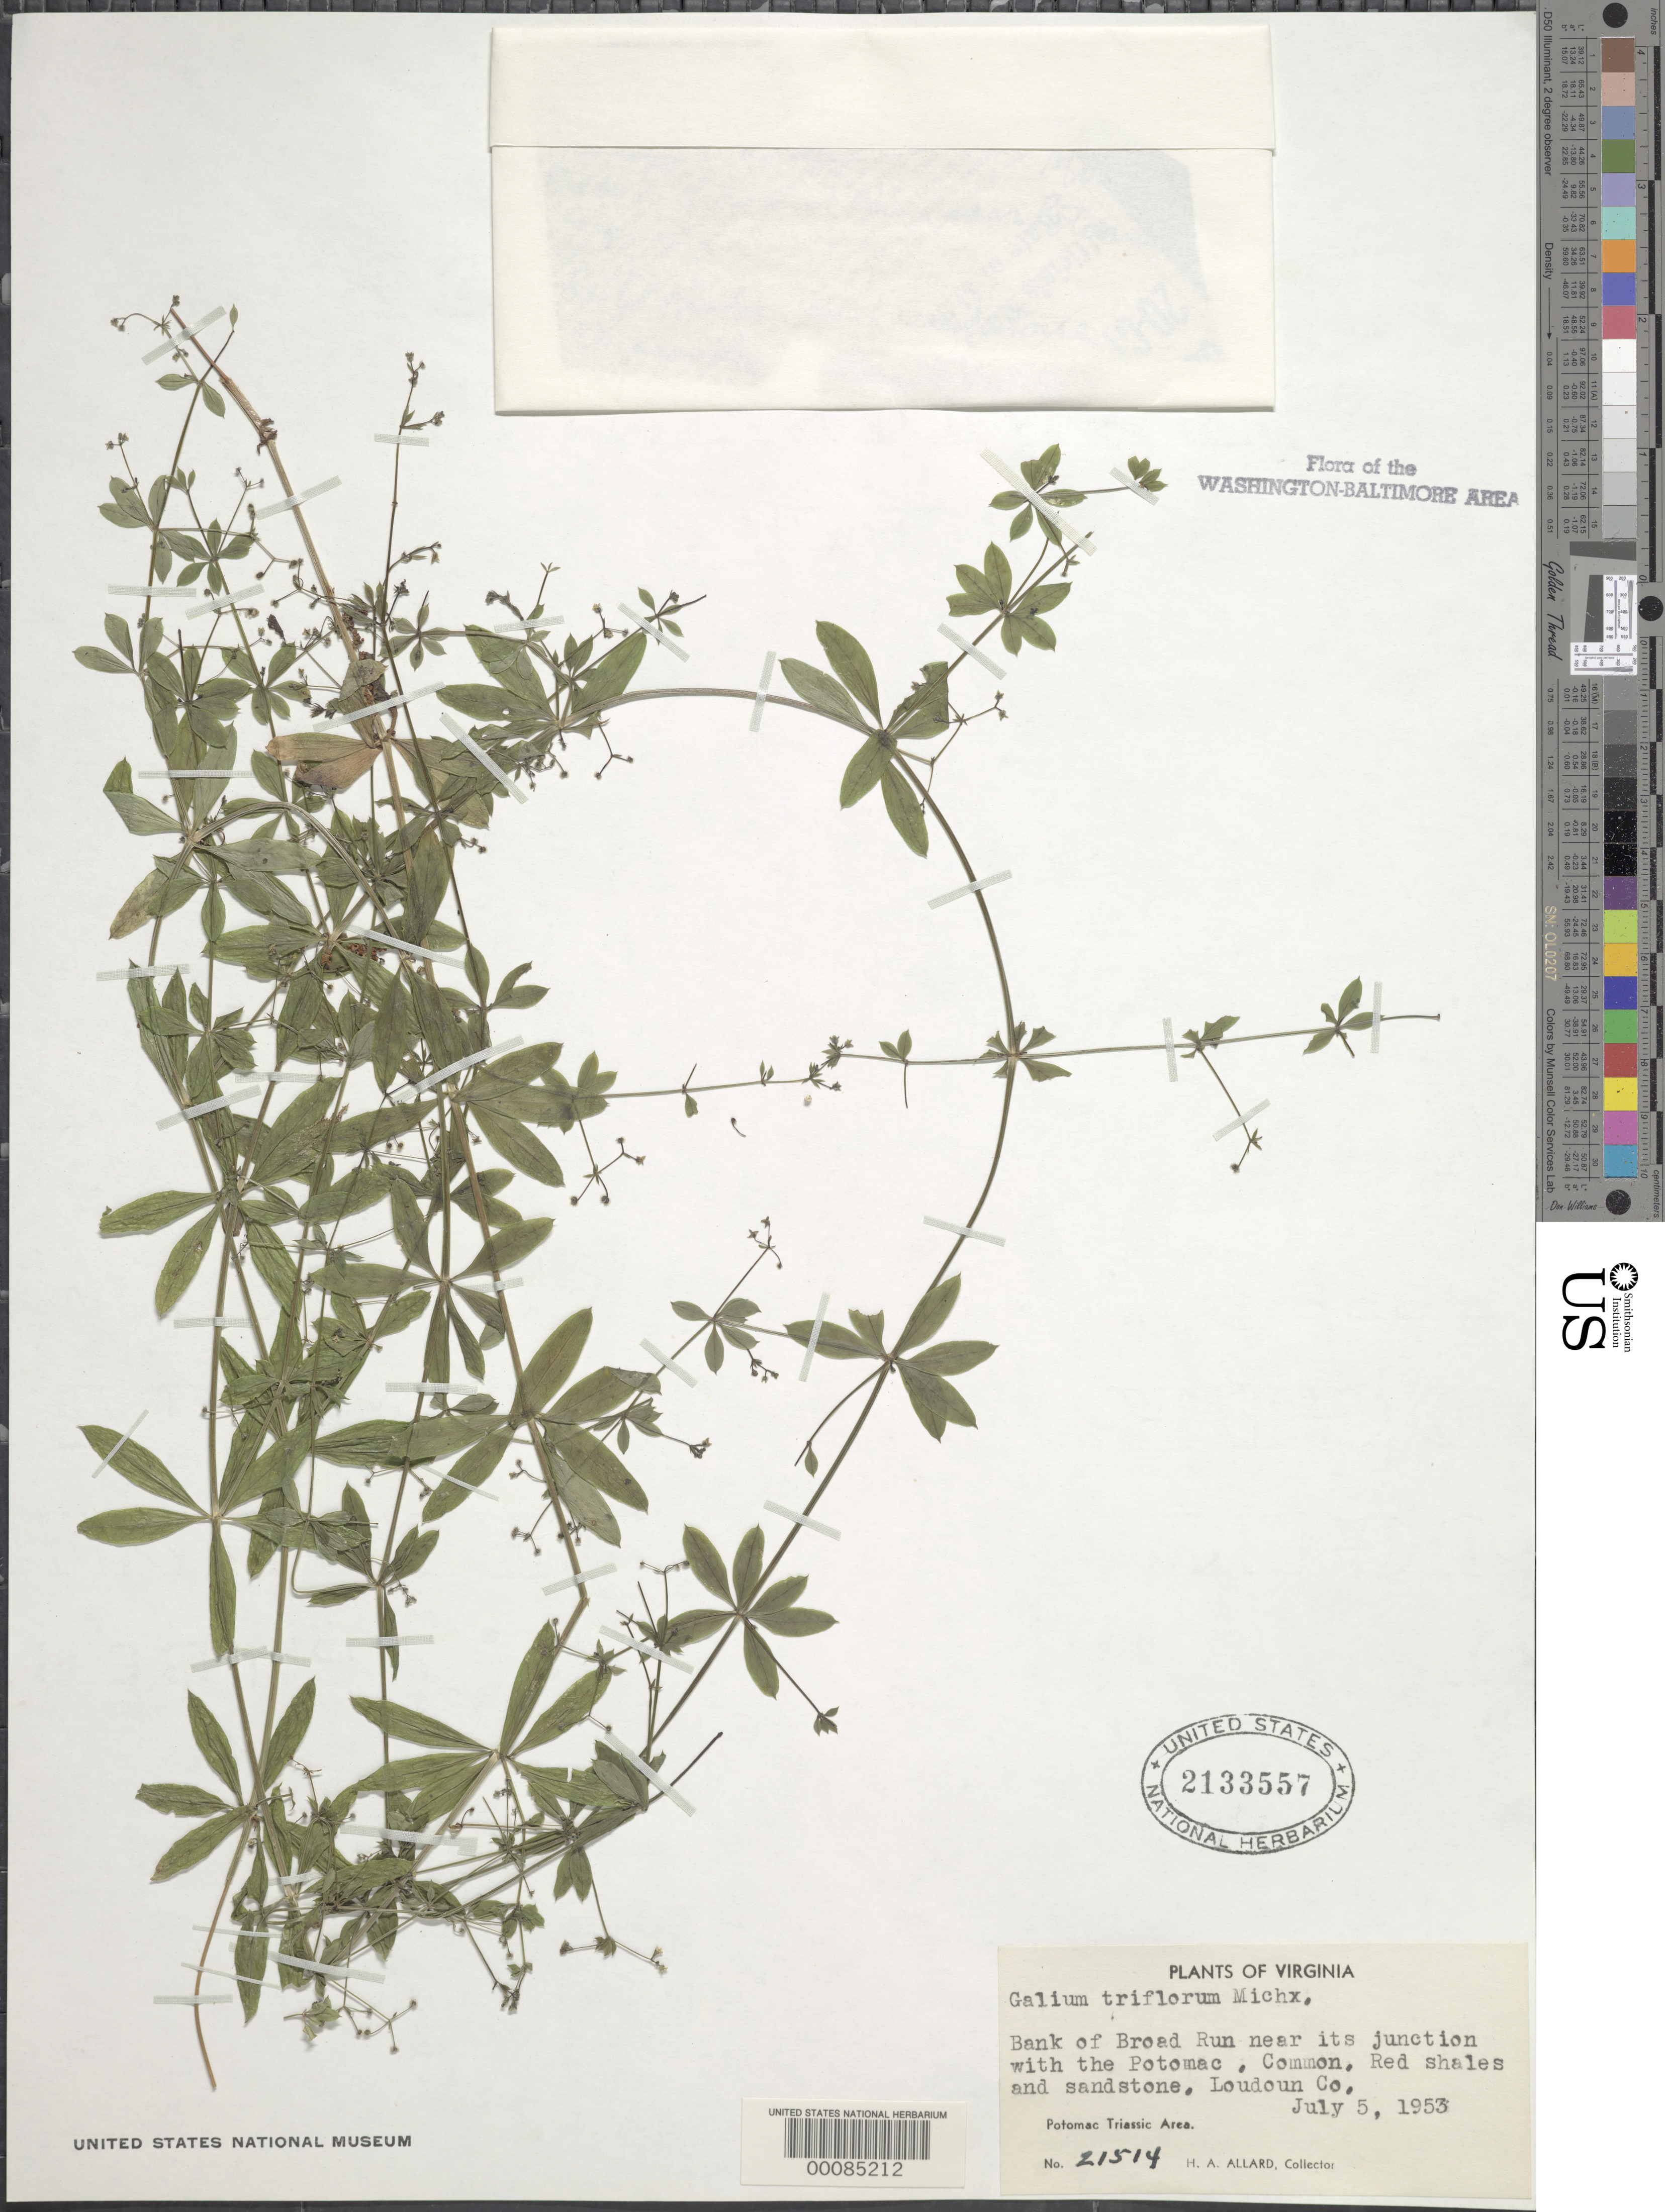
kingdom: Plantae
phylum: Tracheophyta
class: Magnoliopsida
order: Gentianales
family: Rubiaceae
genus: Galium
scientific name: Galium triflorum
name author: Michx.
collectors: H. A. Allard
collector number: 21514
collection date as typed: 05 Jul 1953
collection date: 1953-07-05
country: United States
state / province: Virginia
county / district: Loudoun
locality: Near the junction of Broad Run and the Potomac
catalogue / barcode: US 2133557